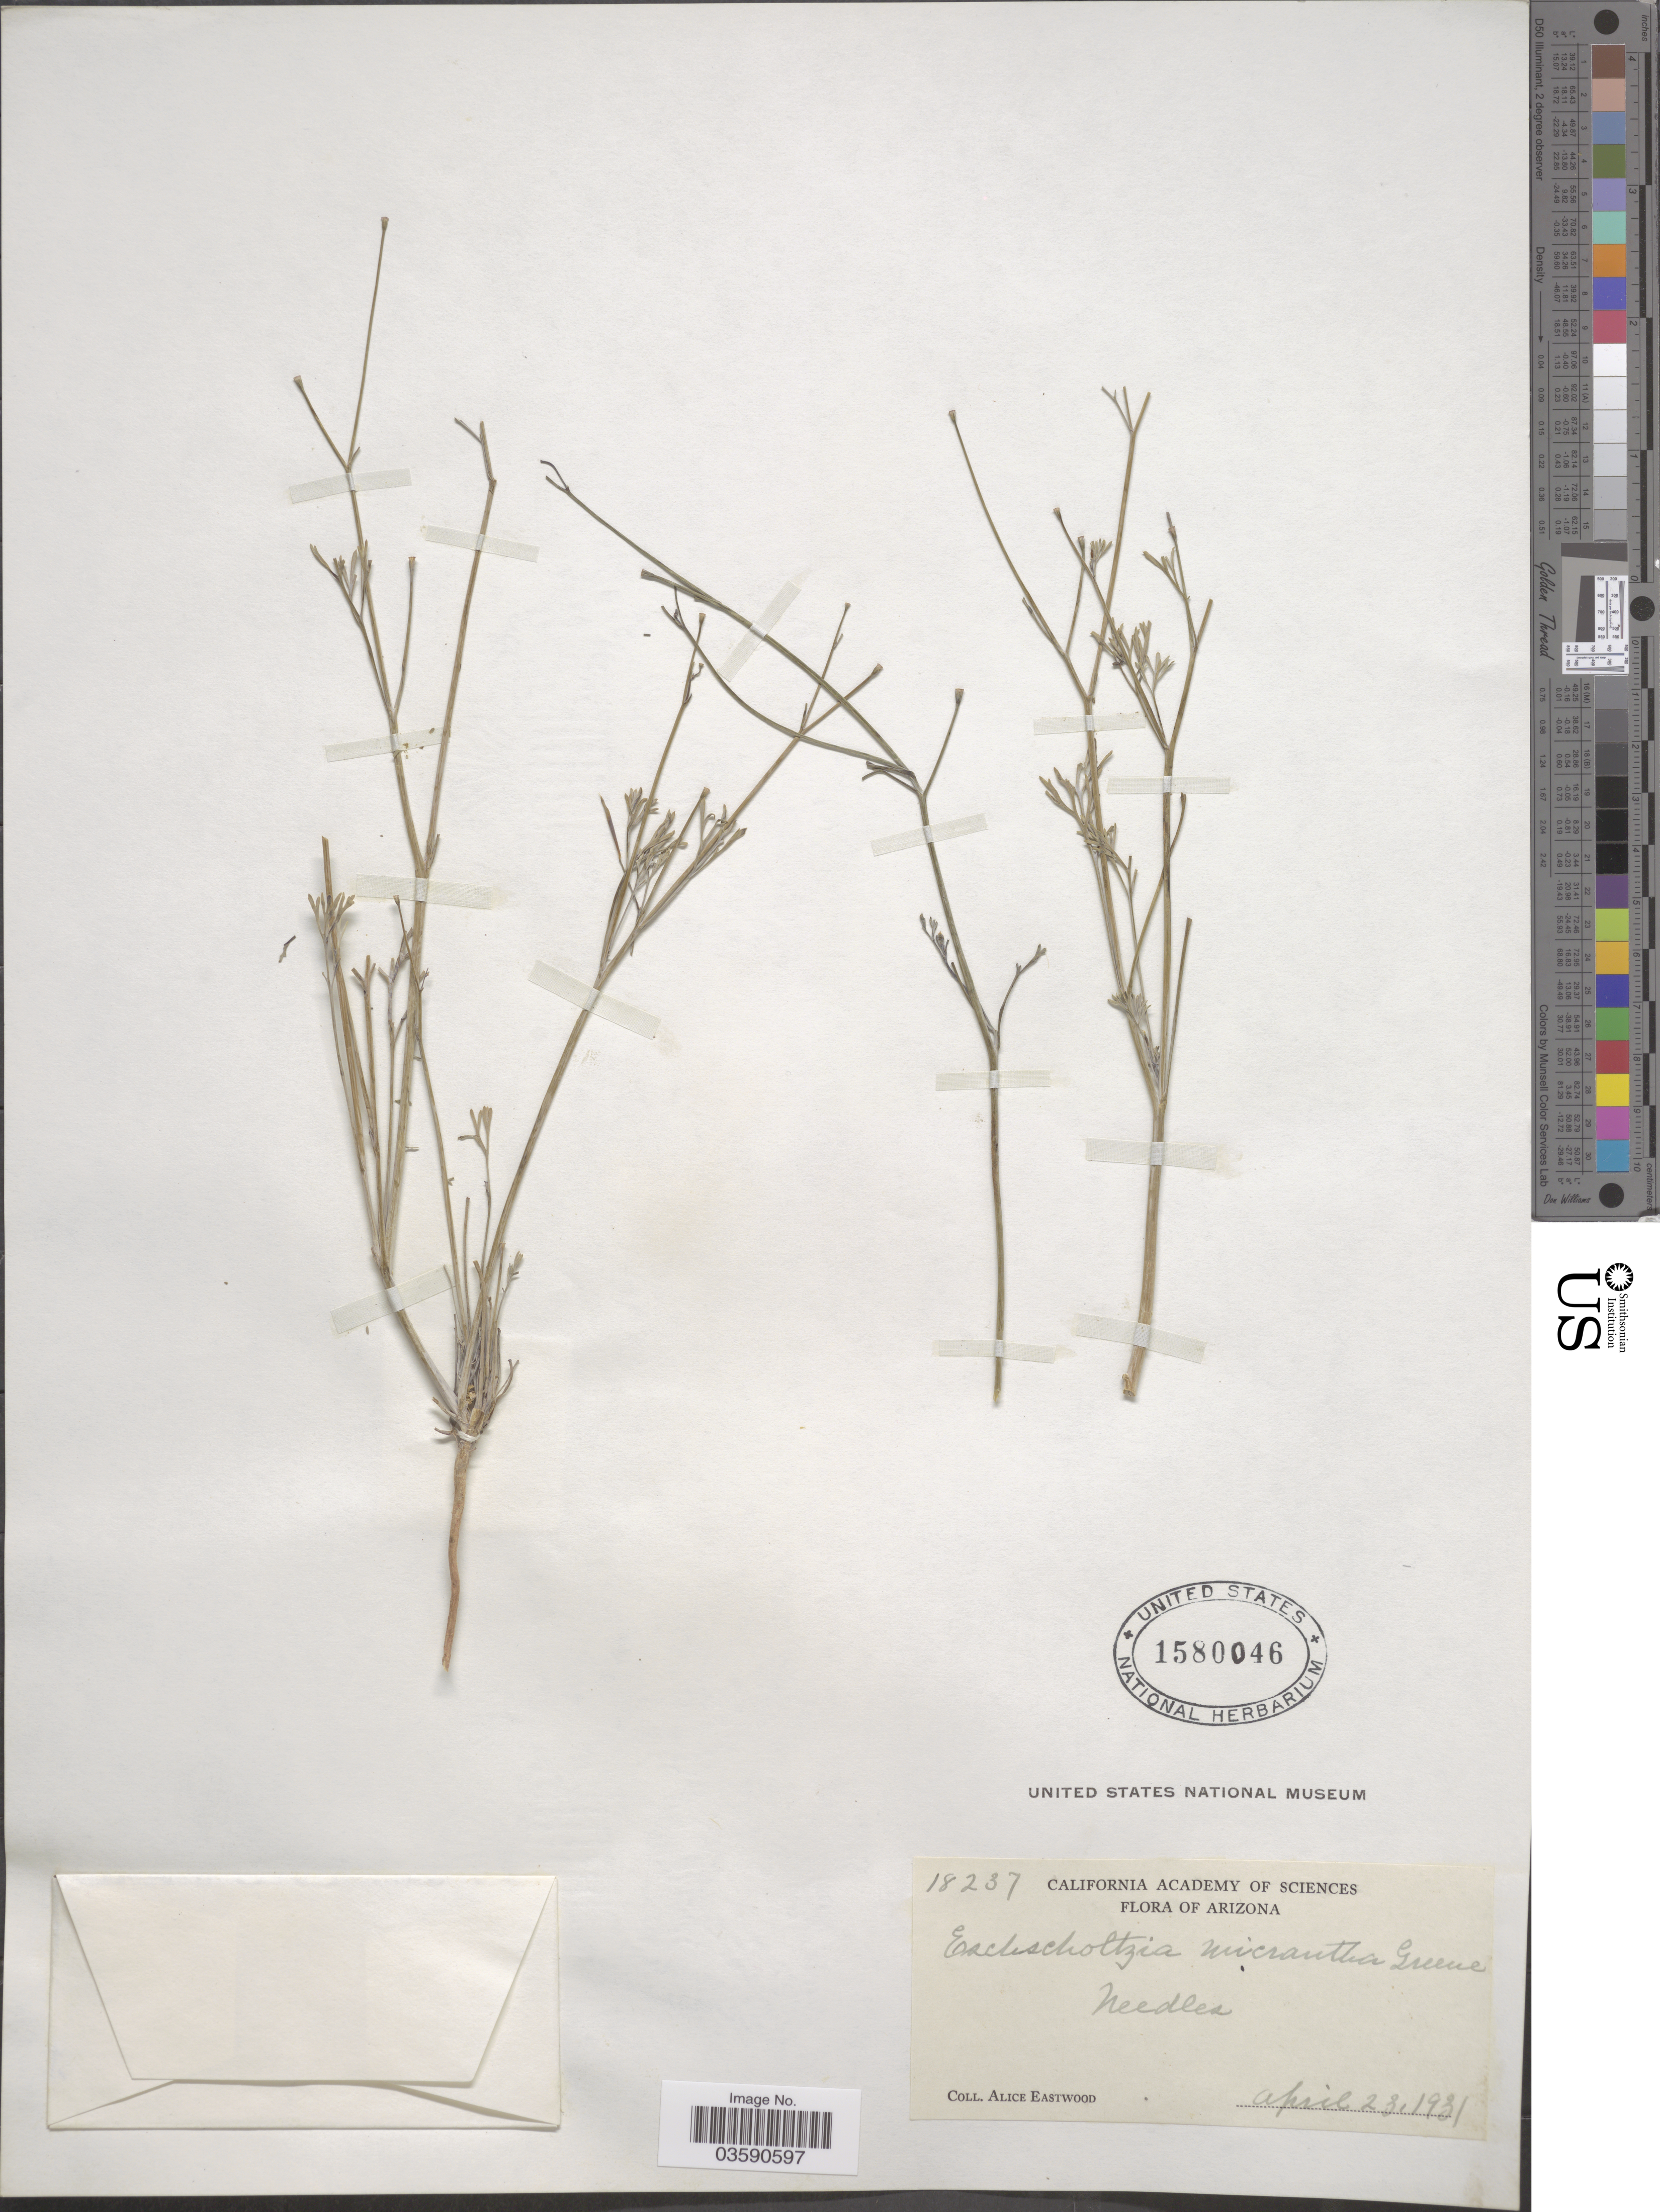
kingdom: Plantae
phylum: Tracheophyta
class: Magnoliopsida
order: Ranunculales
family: Papaveraceae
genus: Eschscholzia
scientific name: Eschscholzia minuscula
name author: Greene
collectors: A. Eastwood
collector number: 18237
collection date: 1931-04-23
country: United States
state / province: Arizona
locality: Needles.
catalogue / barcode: US 1580046